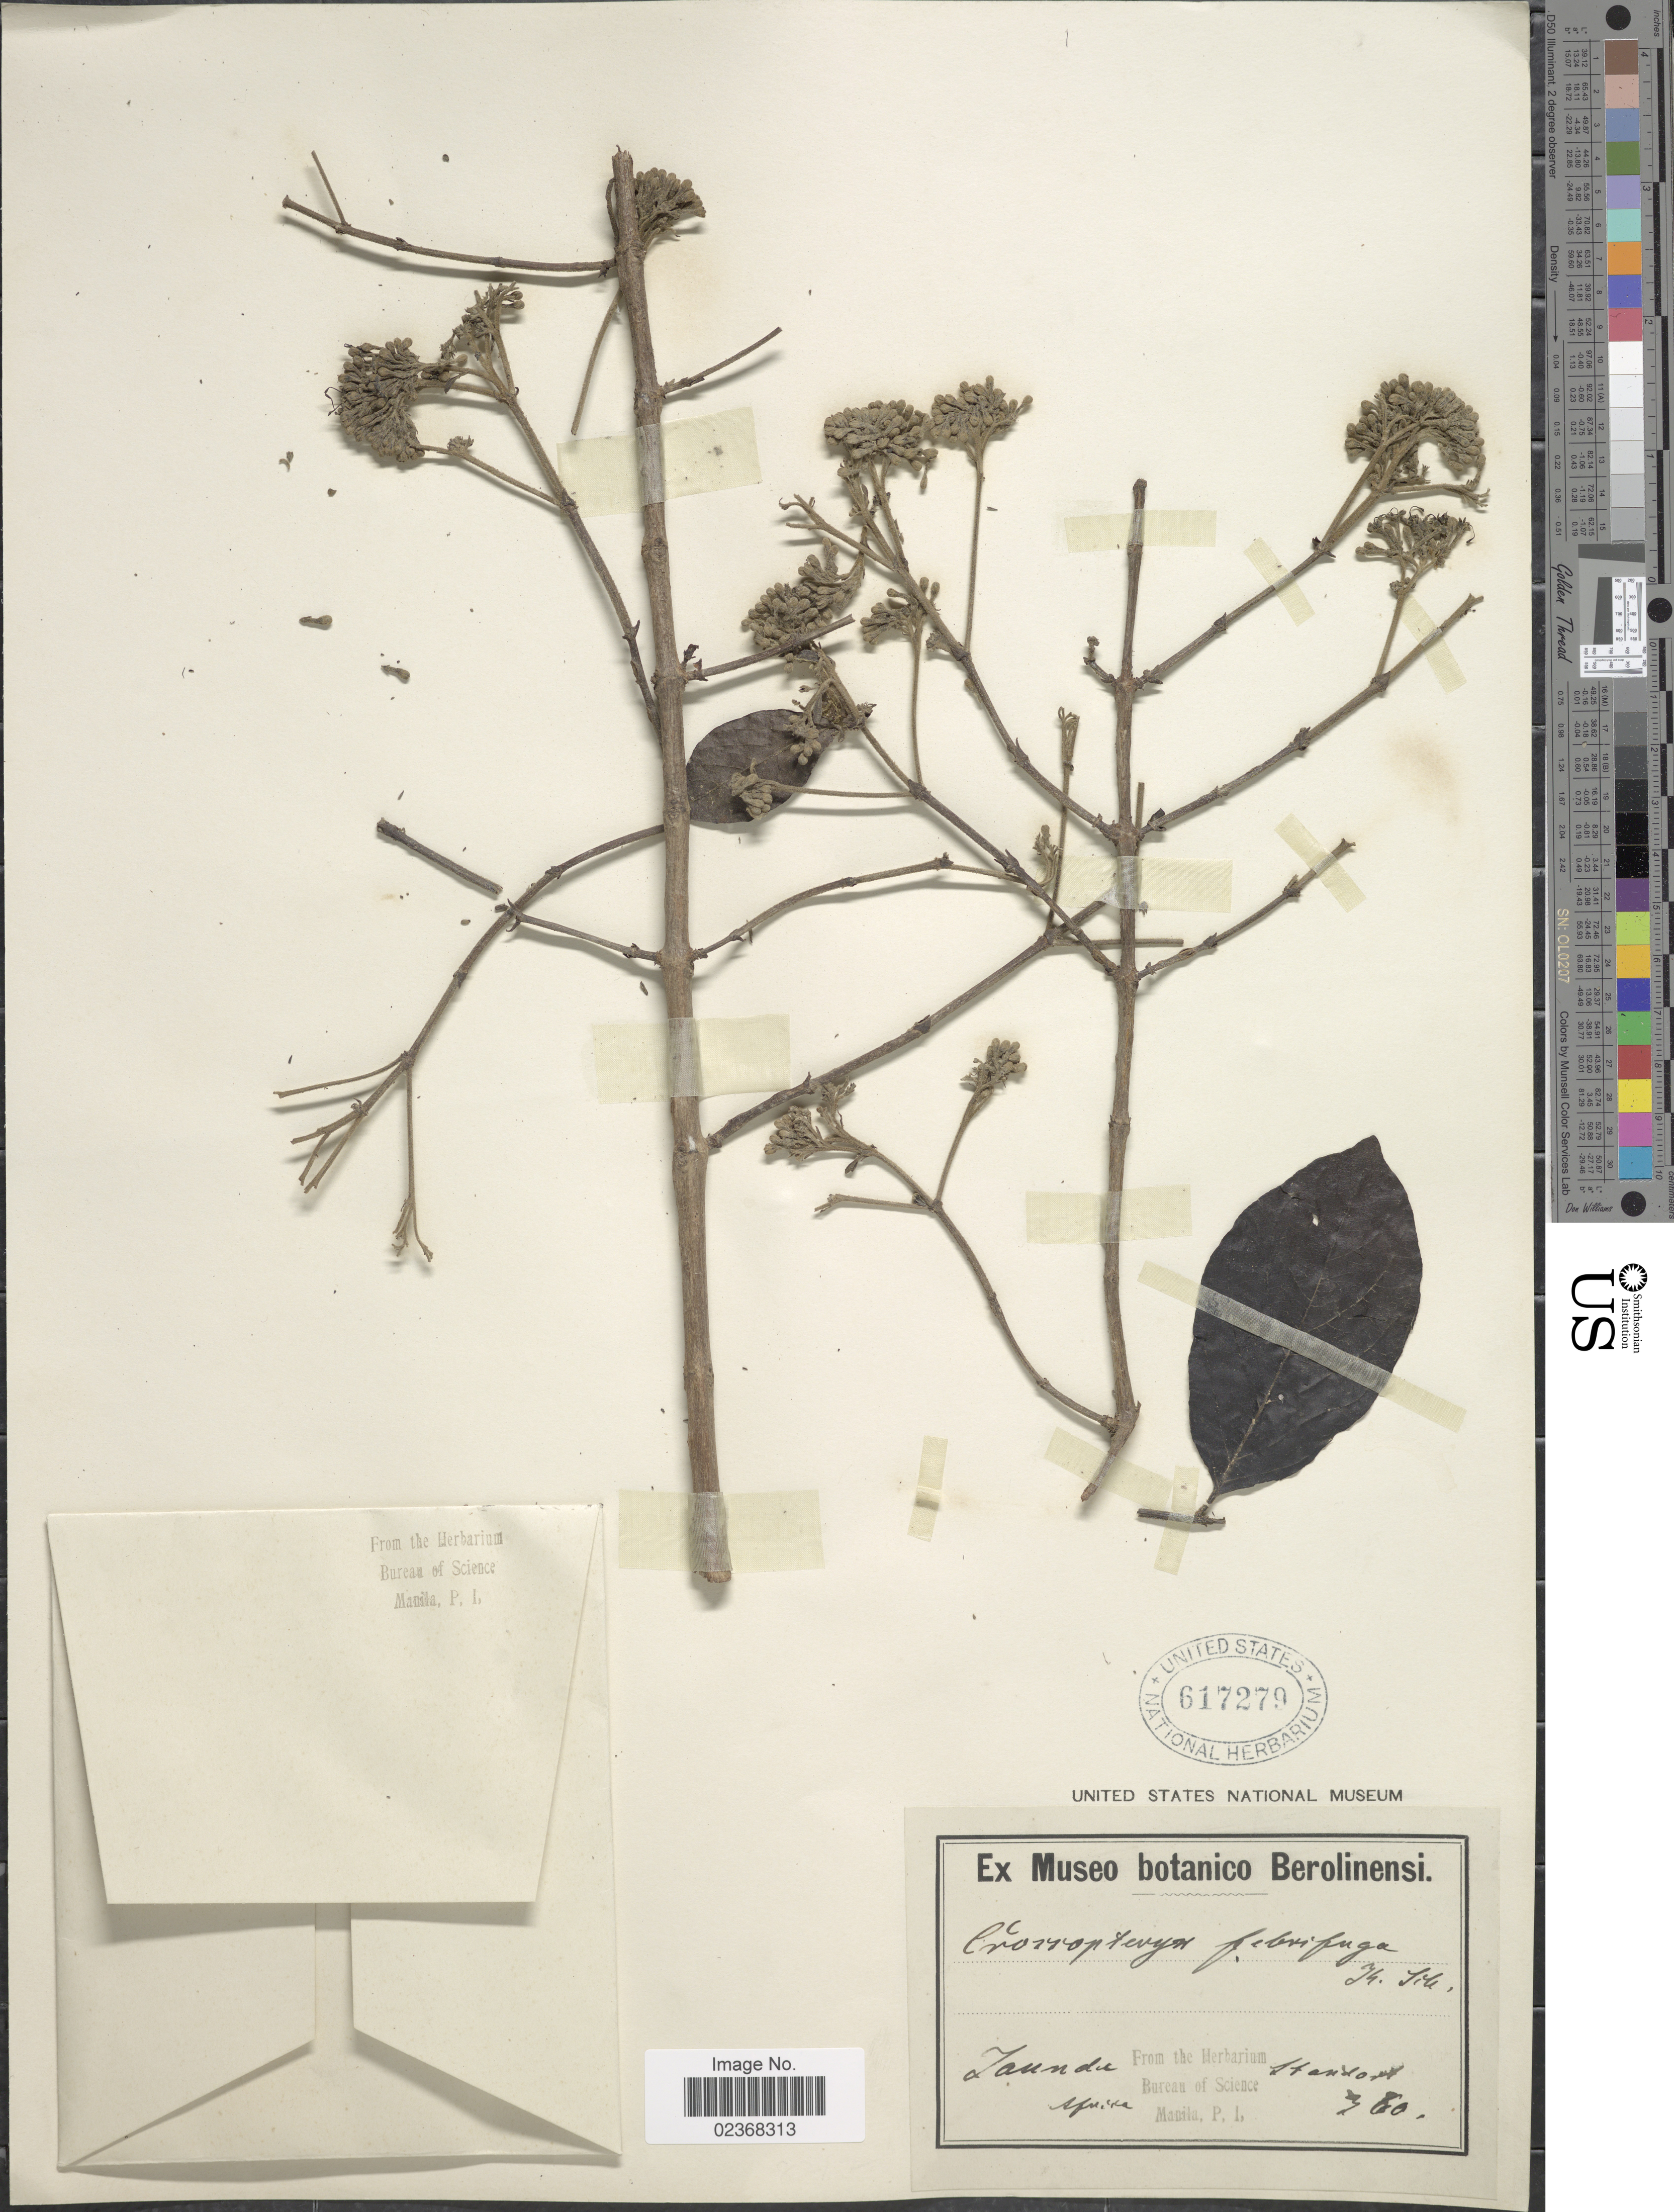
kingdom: Plantae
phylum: Tracheophyta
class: Magnoliopsida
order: Gentianales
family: Rubiaceae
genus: Crossopteryx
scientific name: Crossopteryx febrifuga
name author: (Afzel. ex G. Don) Benth.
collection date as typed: Transcribed d/m/y: /4/80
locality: Launde, Stanford [interpreted]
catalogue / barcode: US 617279